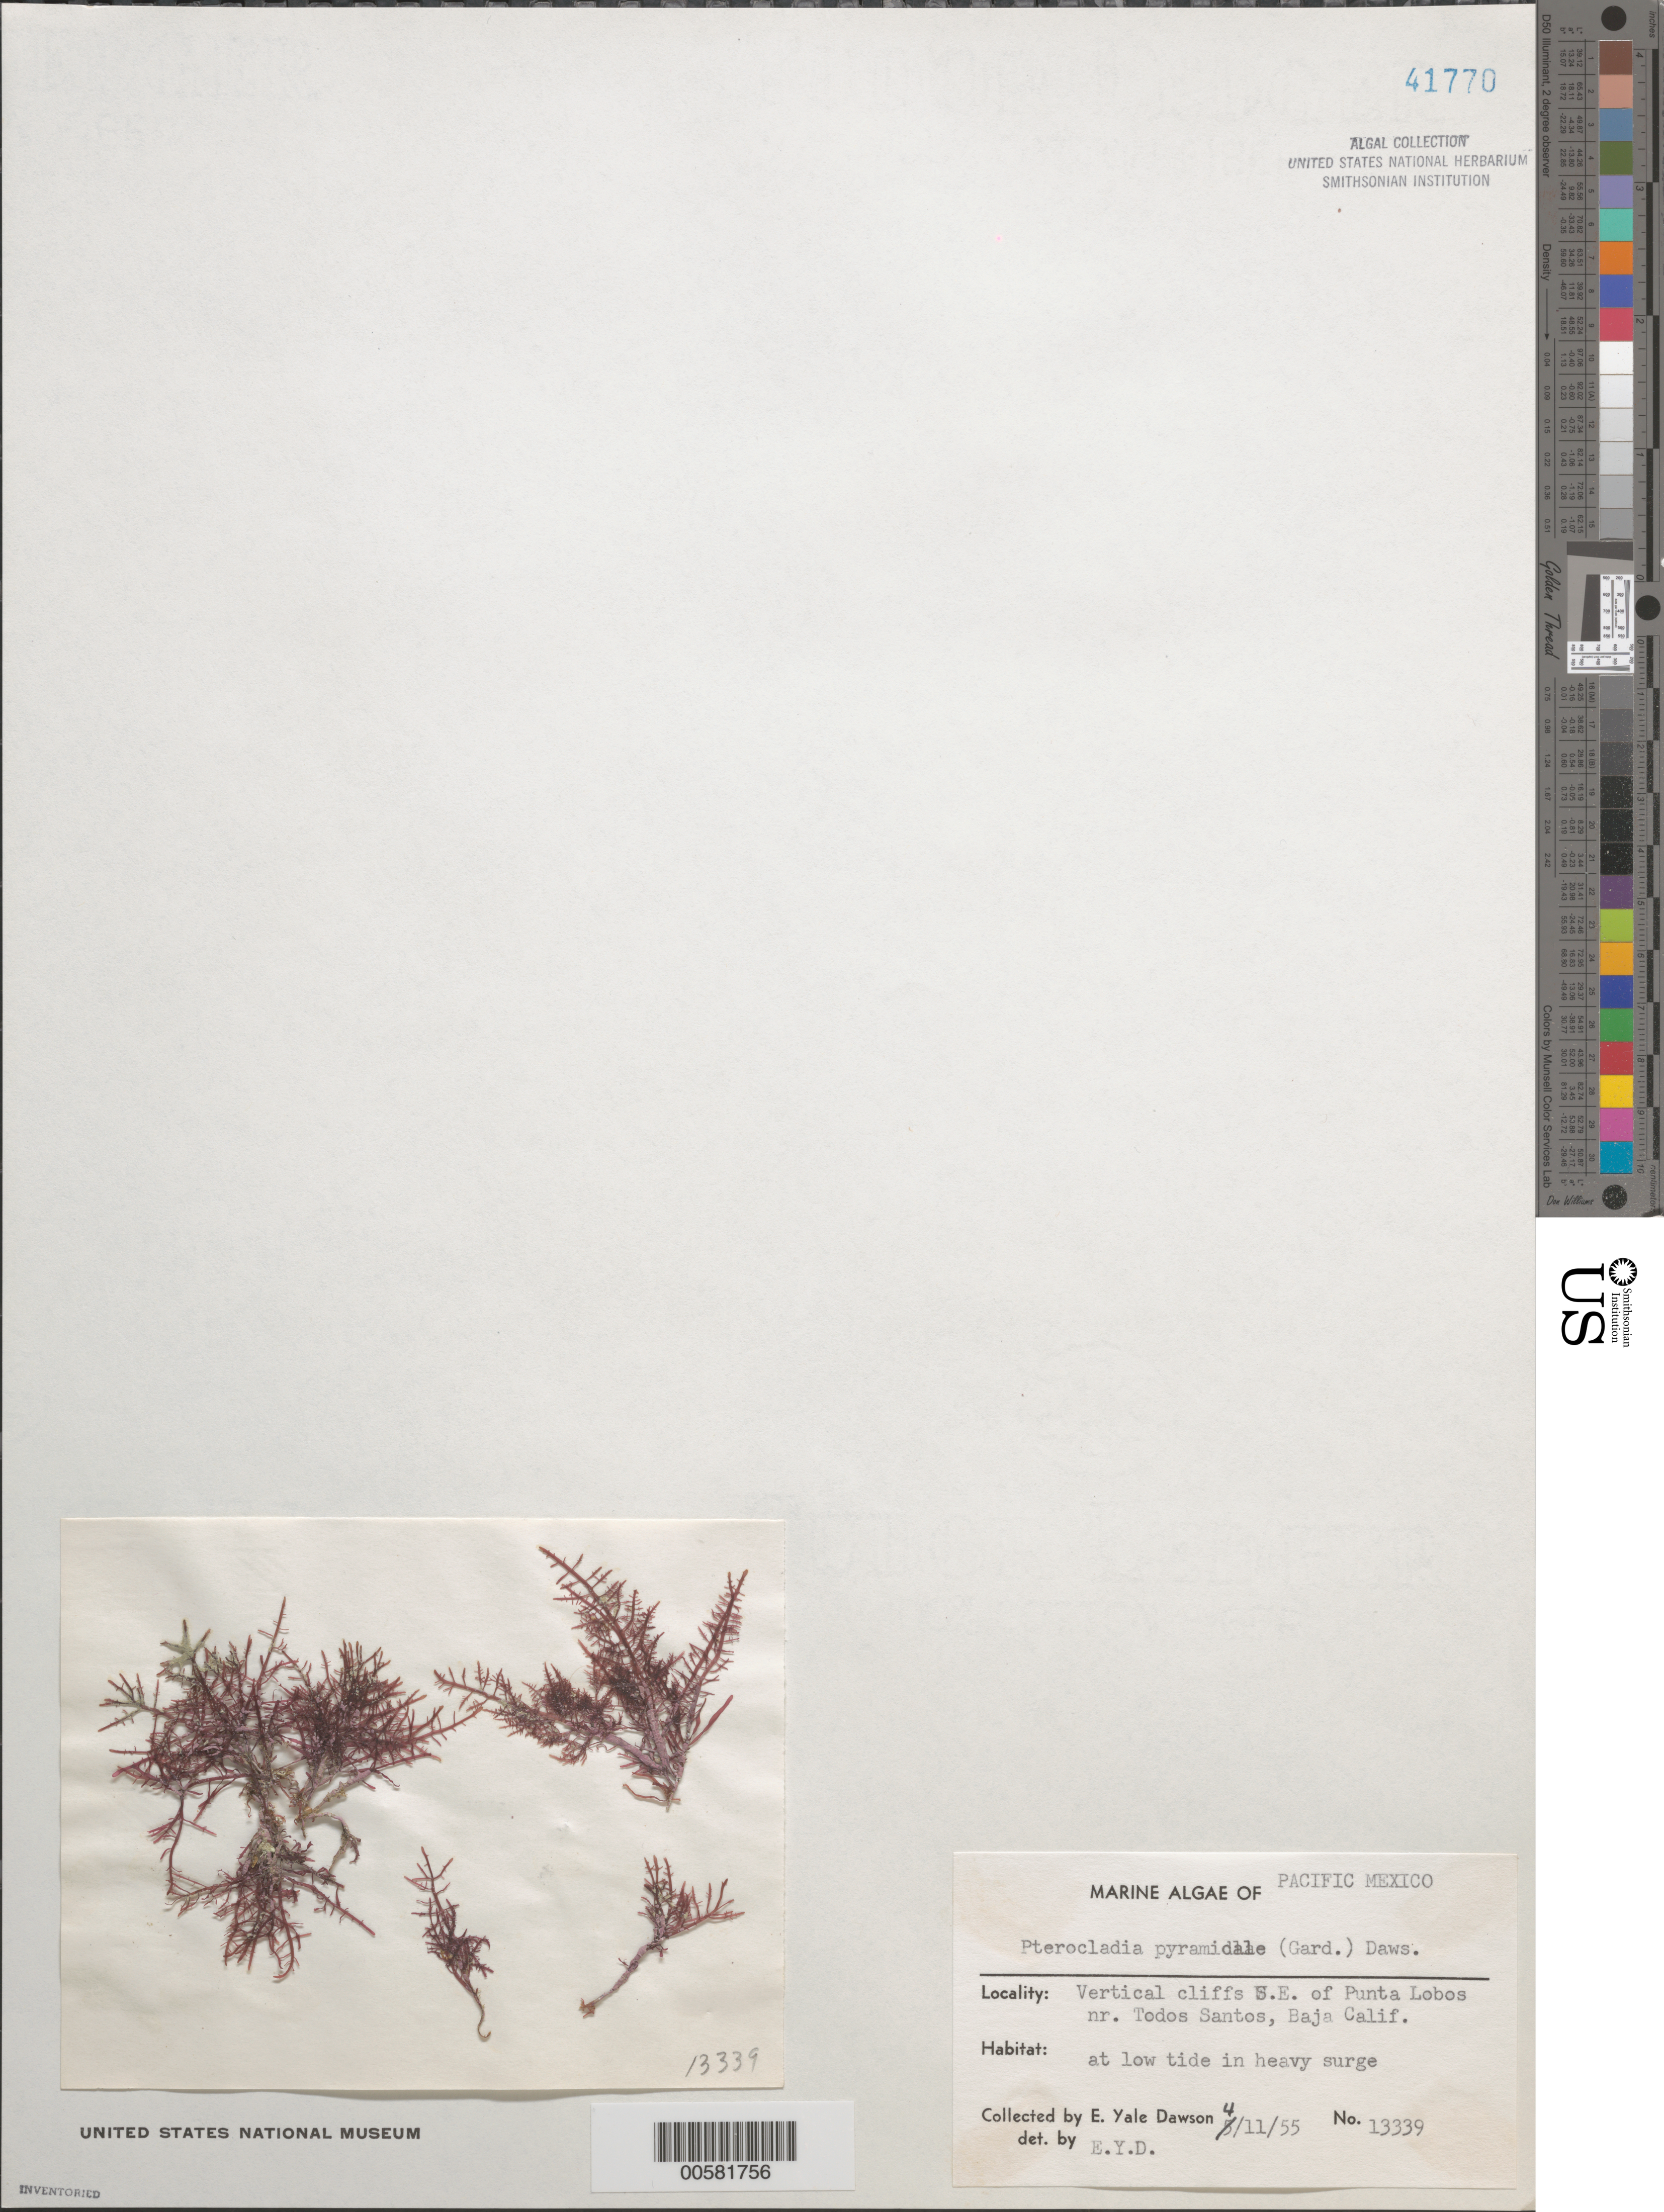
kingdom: Plantae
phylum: Rhodophyta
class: Florideophyceae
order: Gelidiales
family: Pterocladiaceae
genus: Pterocladiella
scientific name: Pterocladiella capillacea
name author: (S.G. Gmel.) Santelices & Hommers.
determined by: Algae name updating Project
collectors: E. Y. Dawson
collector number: EYD 13339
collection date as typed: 11 Apr 1955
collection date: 1955-04-11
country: Mexico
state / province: Baja California Sur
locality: Southeast of Punta Lobos, near Todos Santos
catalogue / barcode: US 41770